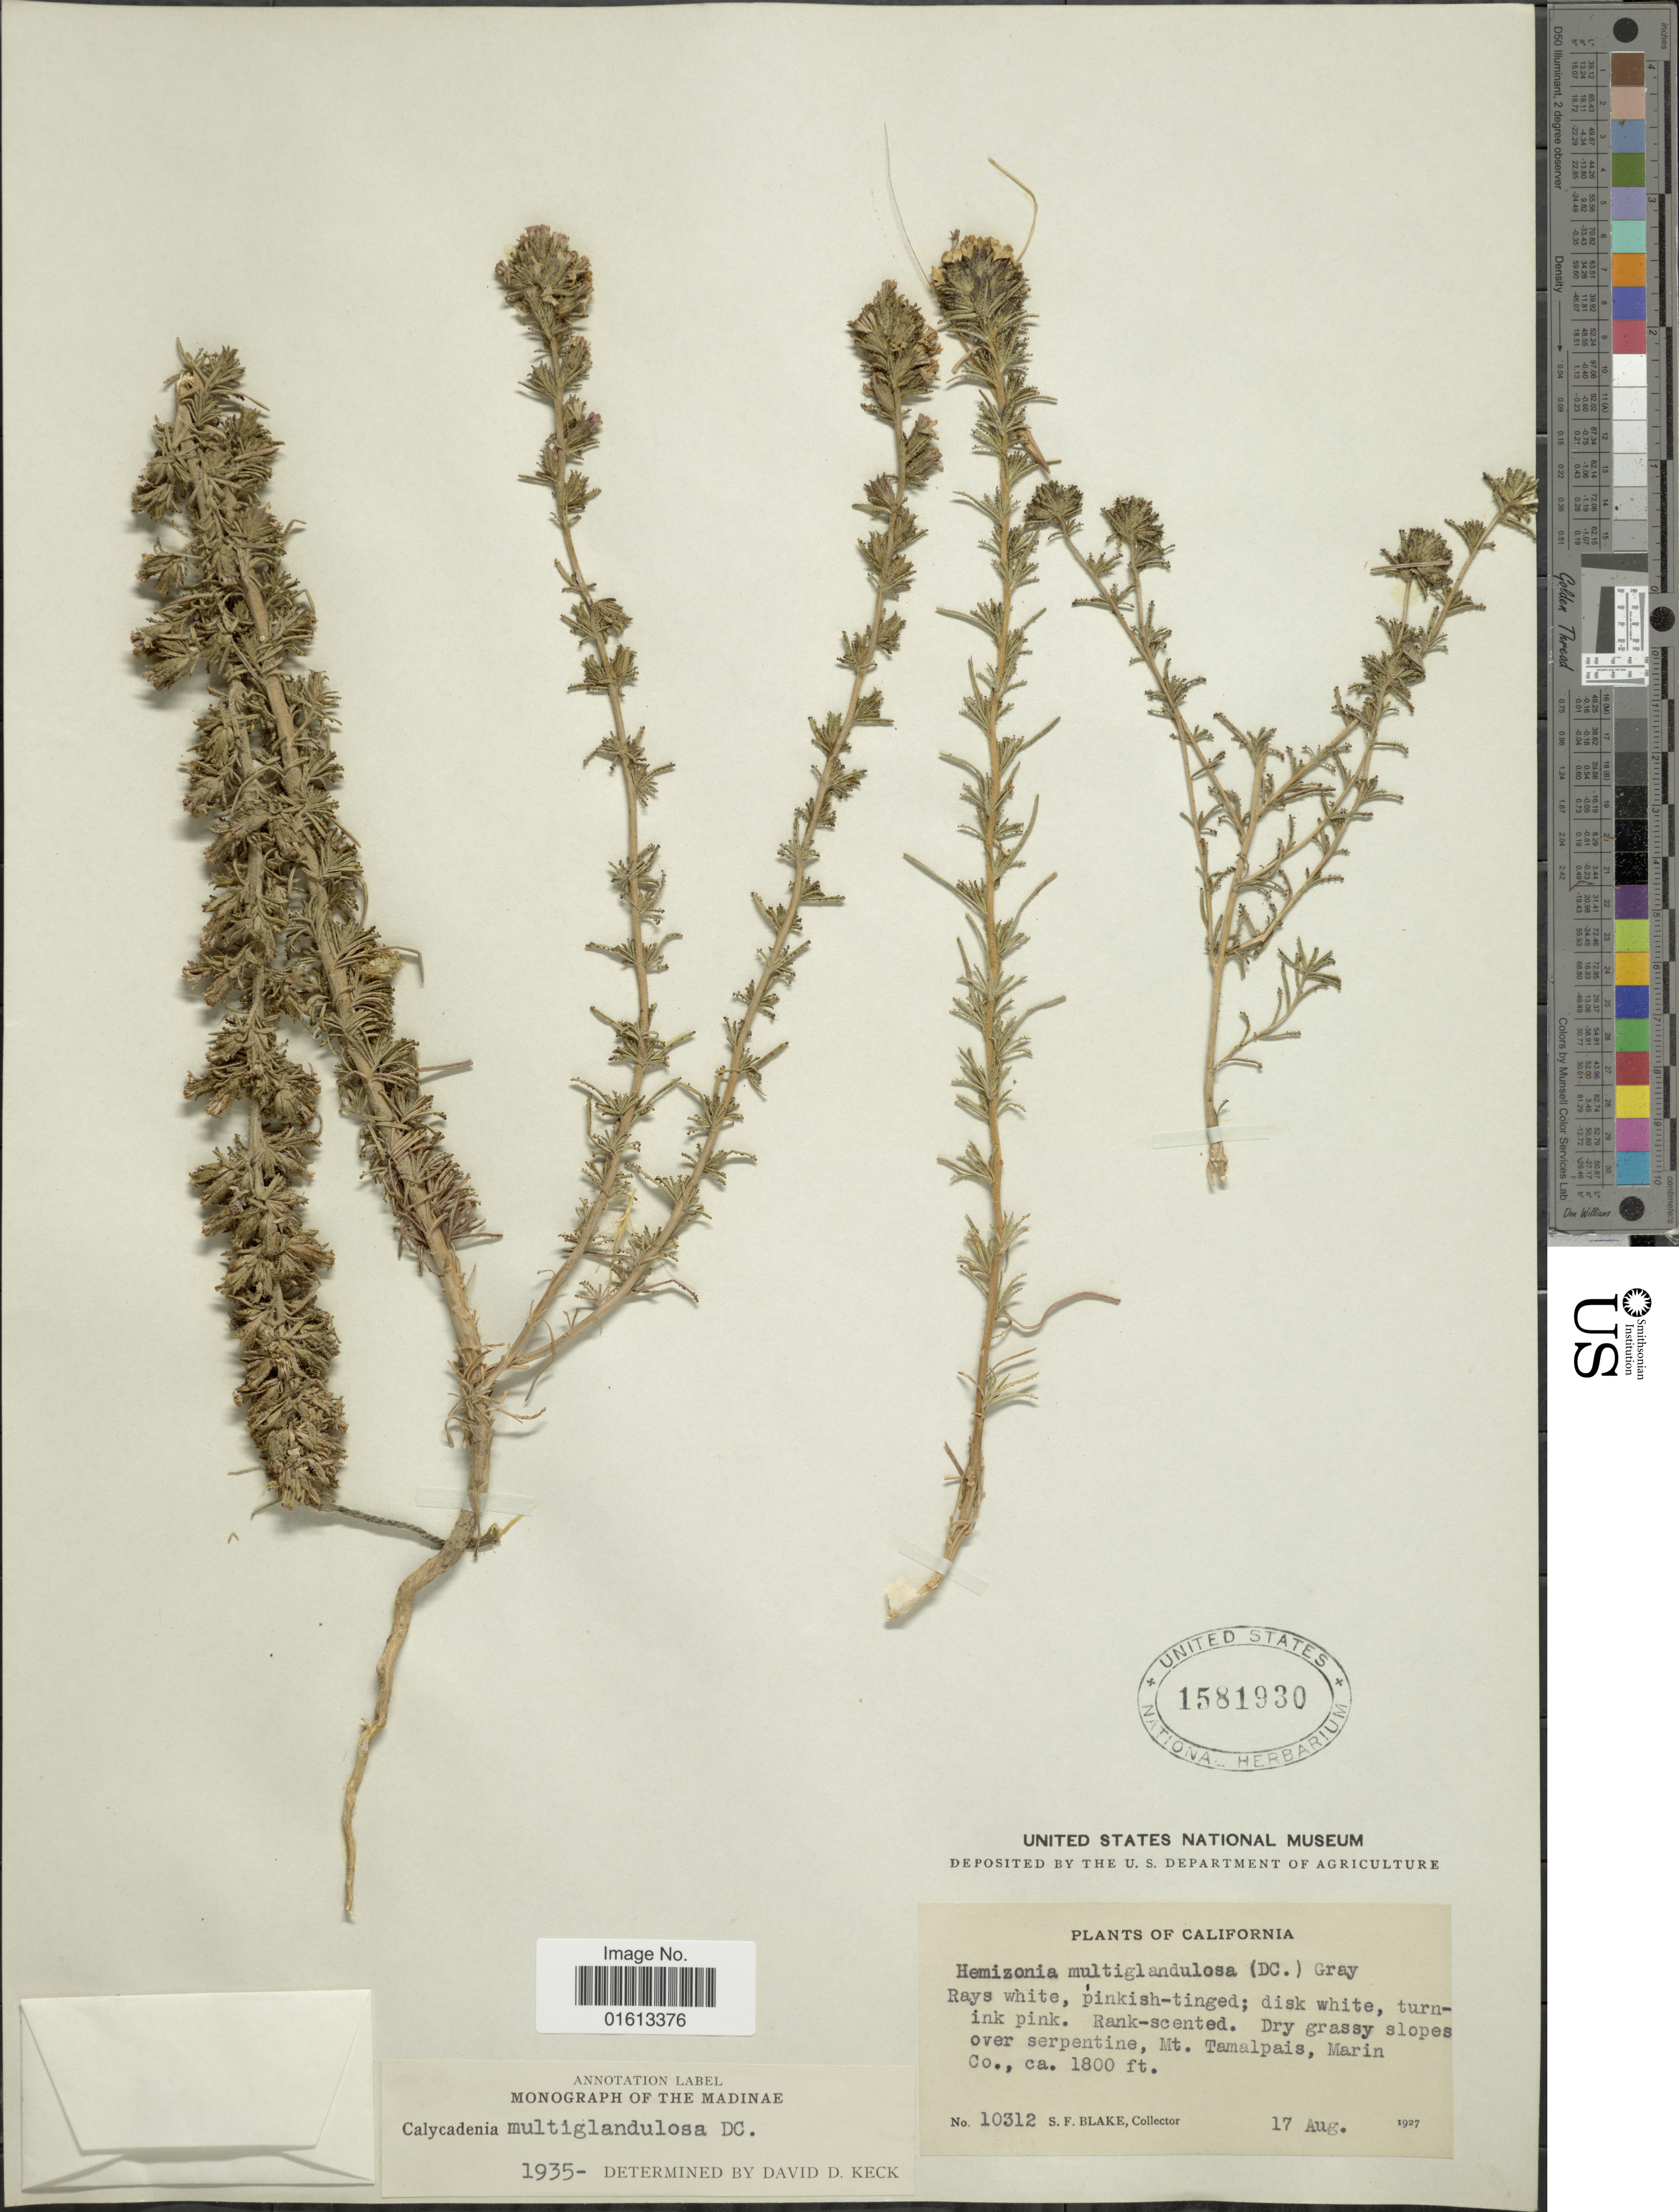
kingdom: Plantae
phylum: Tracheophyta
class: Magnoliopsida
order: Asterales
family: Asteraceae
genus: Calycadenia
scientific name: Calycadenia multiglandulosa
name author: DC.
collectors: S. Blake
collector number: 10312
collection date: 1927-08-17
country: United States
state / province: California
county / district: Marin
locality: Dry grassy slopes over Serpentine, Mt. Tamalpais, Marin Co.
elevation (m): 549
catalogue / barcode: US 1581930